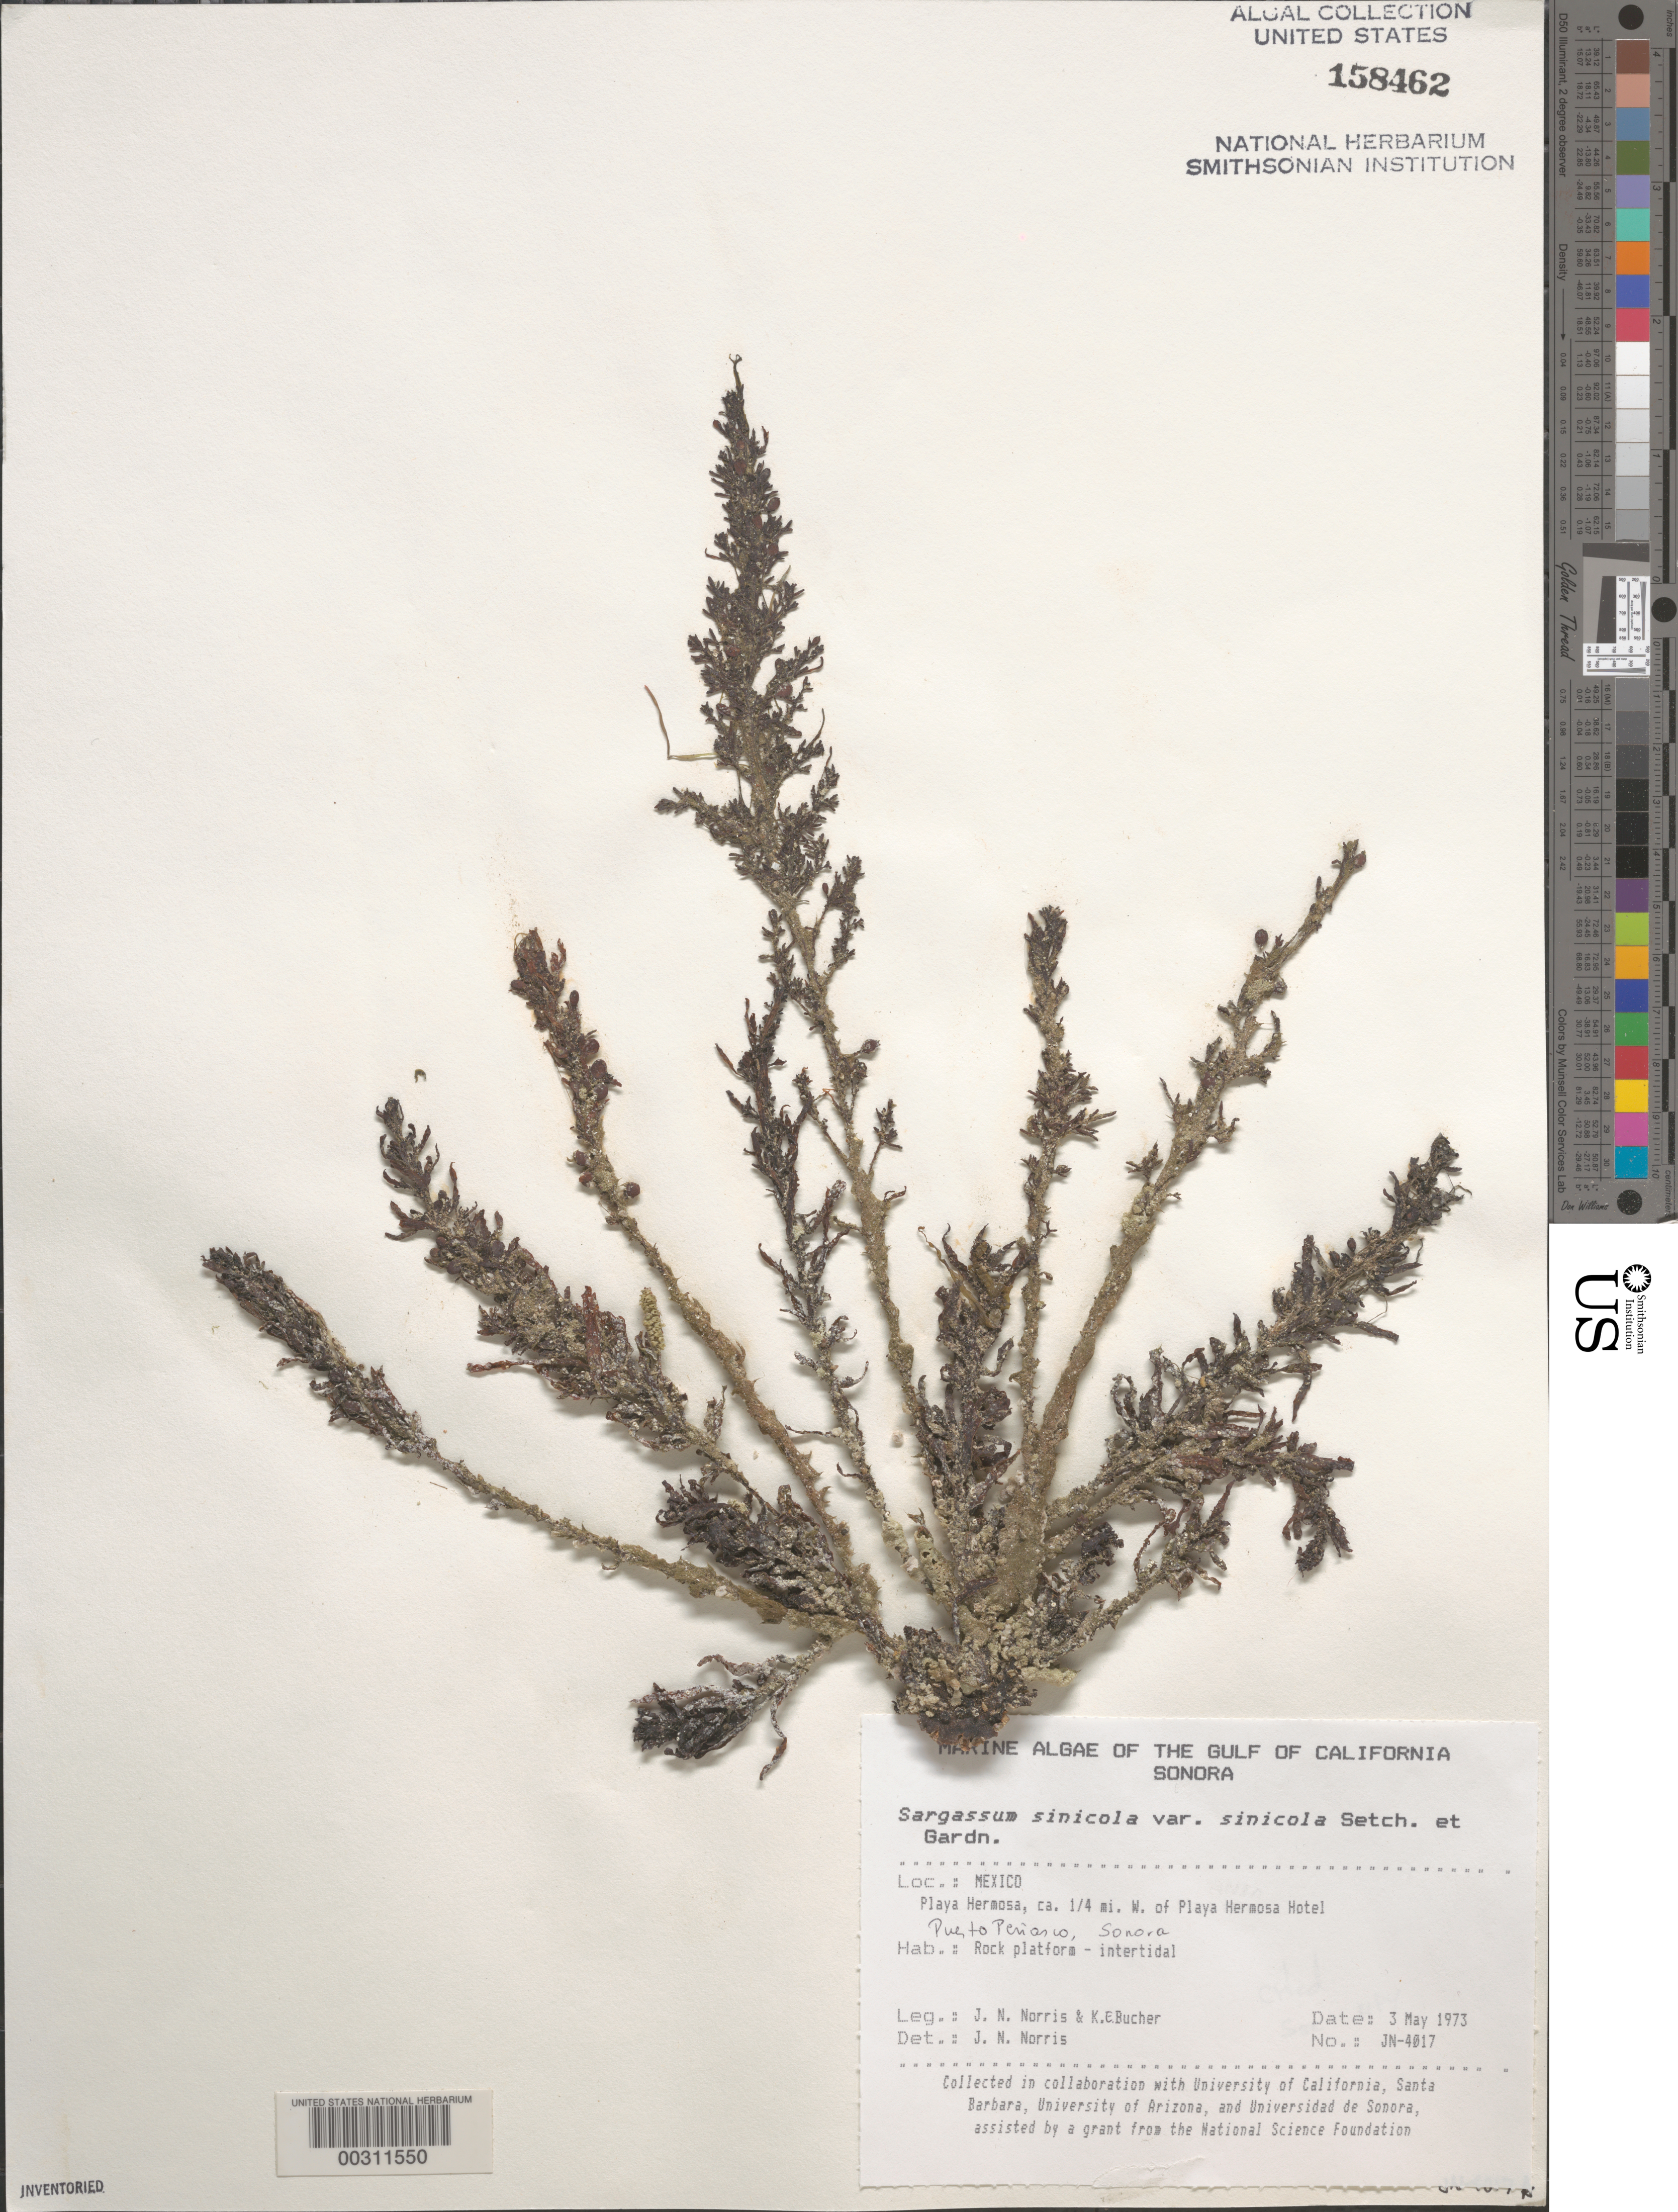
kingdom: Chromista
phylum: Ochrophyta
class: Phaeophyceae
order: Fucales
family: Sargassaceae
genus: Sargassum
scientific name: Sargassum sinicola var. sinicola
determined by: Norris, James N.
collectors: J. N. Norris & K. E. Bucher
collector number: JN-4017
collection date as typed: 03 May 1973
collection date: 1973-05-03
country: Mexico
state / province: Sonora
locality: Playa Hermosa, Puerto Penasco, ca. 0.25 mile west of Playa Hermosa Hotel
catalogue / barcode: US 158462